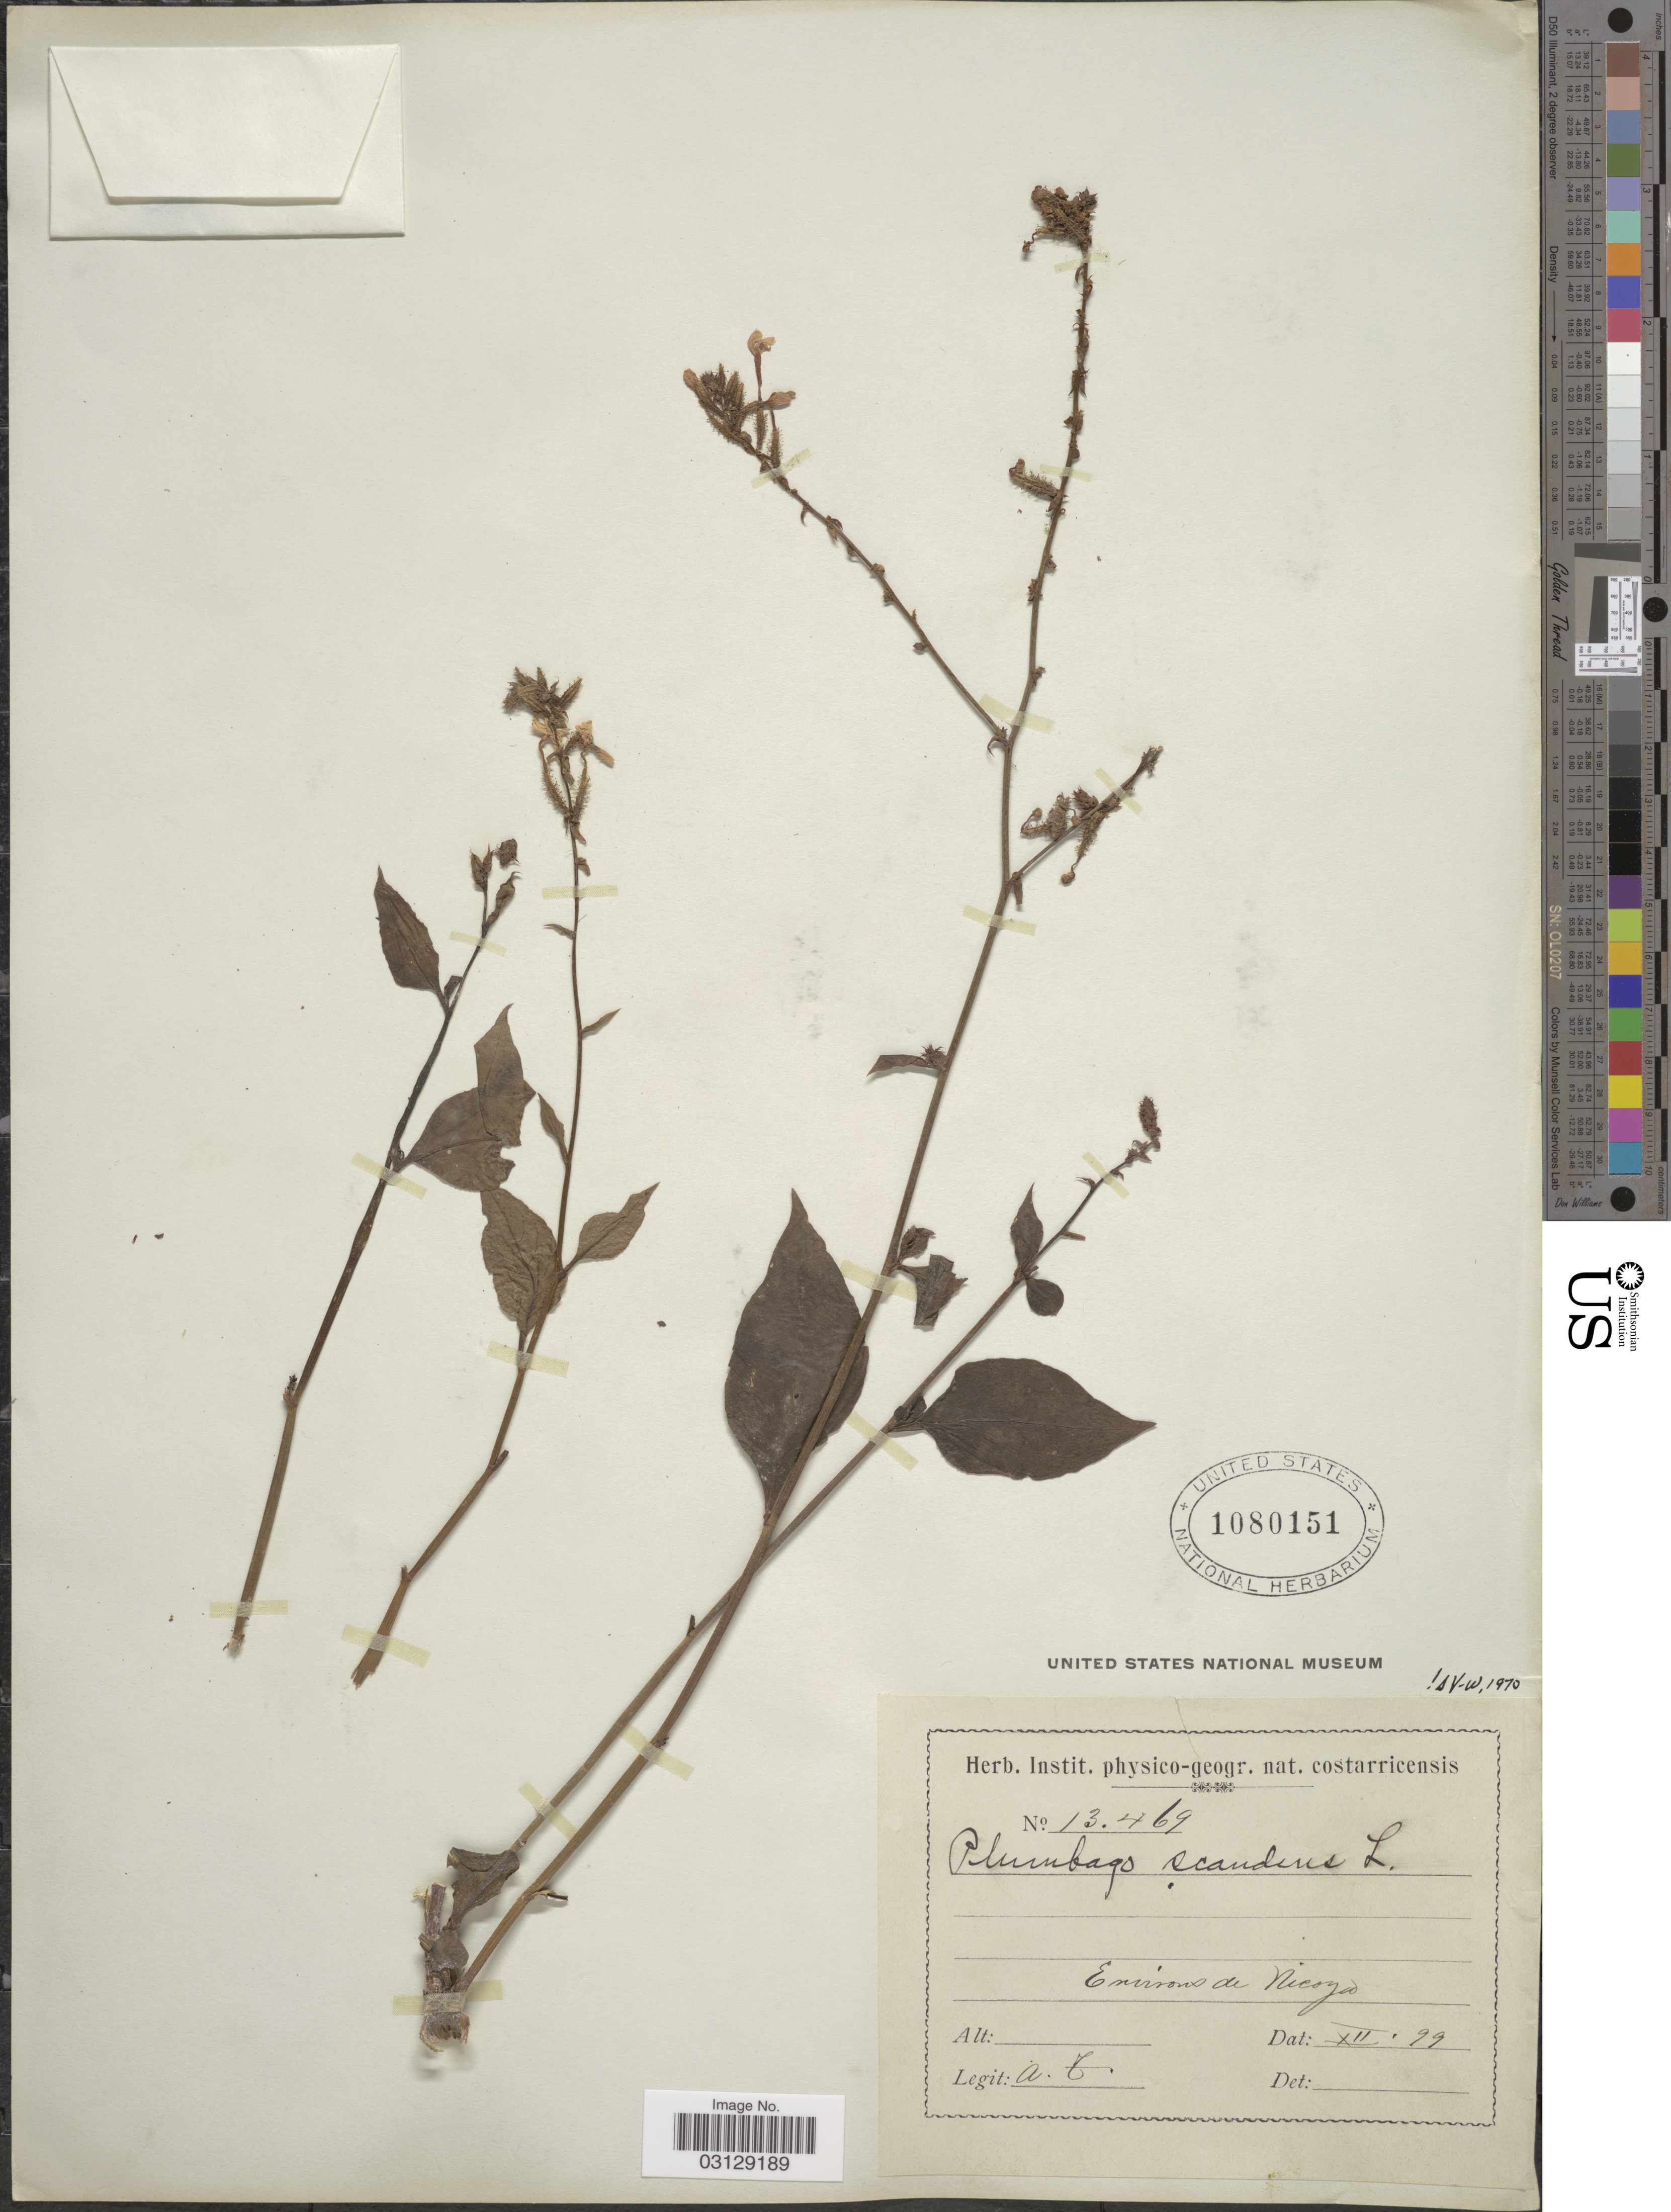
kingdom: Plantae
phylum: Tracheophyta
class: Magnoliopsida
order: Caryophyllales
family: Plumbaginaceae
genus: Plumbago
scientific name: Plumbago scandens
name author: L.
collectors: A. T.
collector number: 13469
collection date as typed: Transcribed d/m/y: /12/99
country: Costa Rica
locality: Environs de Nicoya.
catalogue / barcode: US 1080151